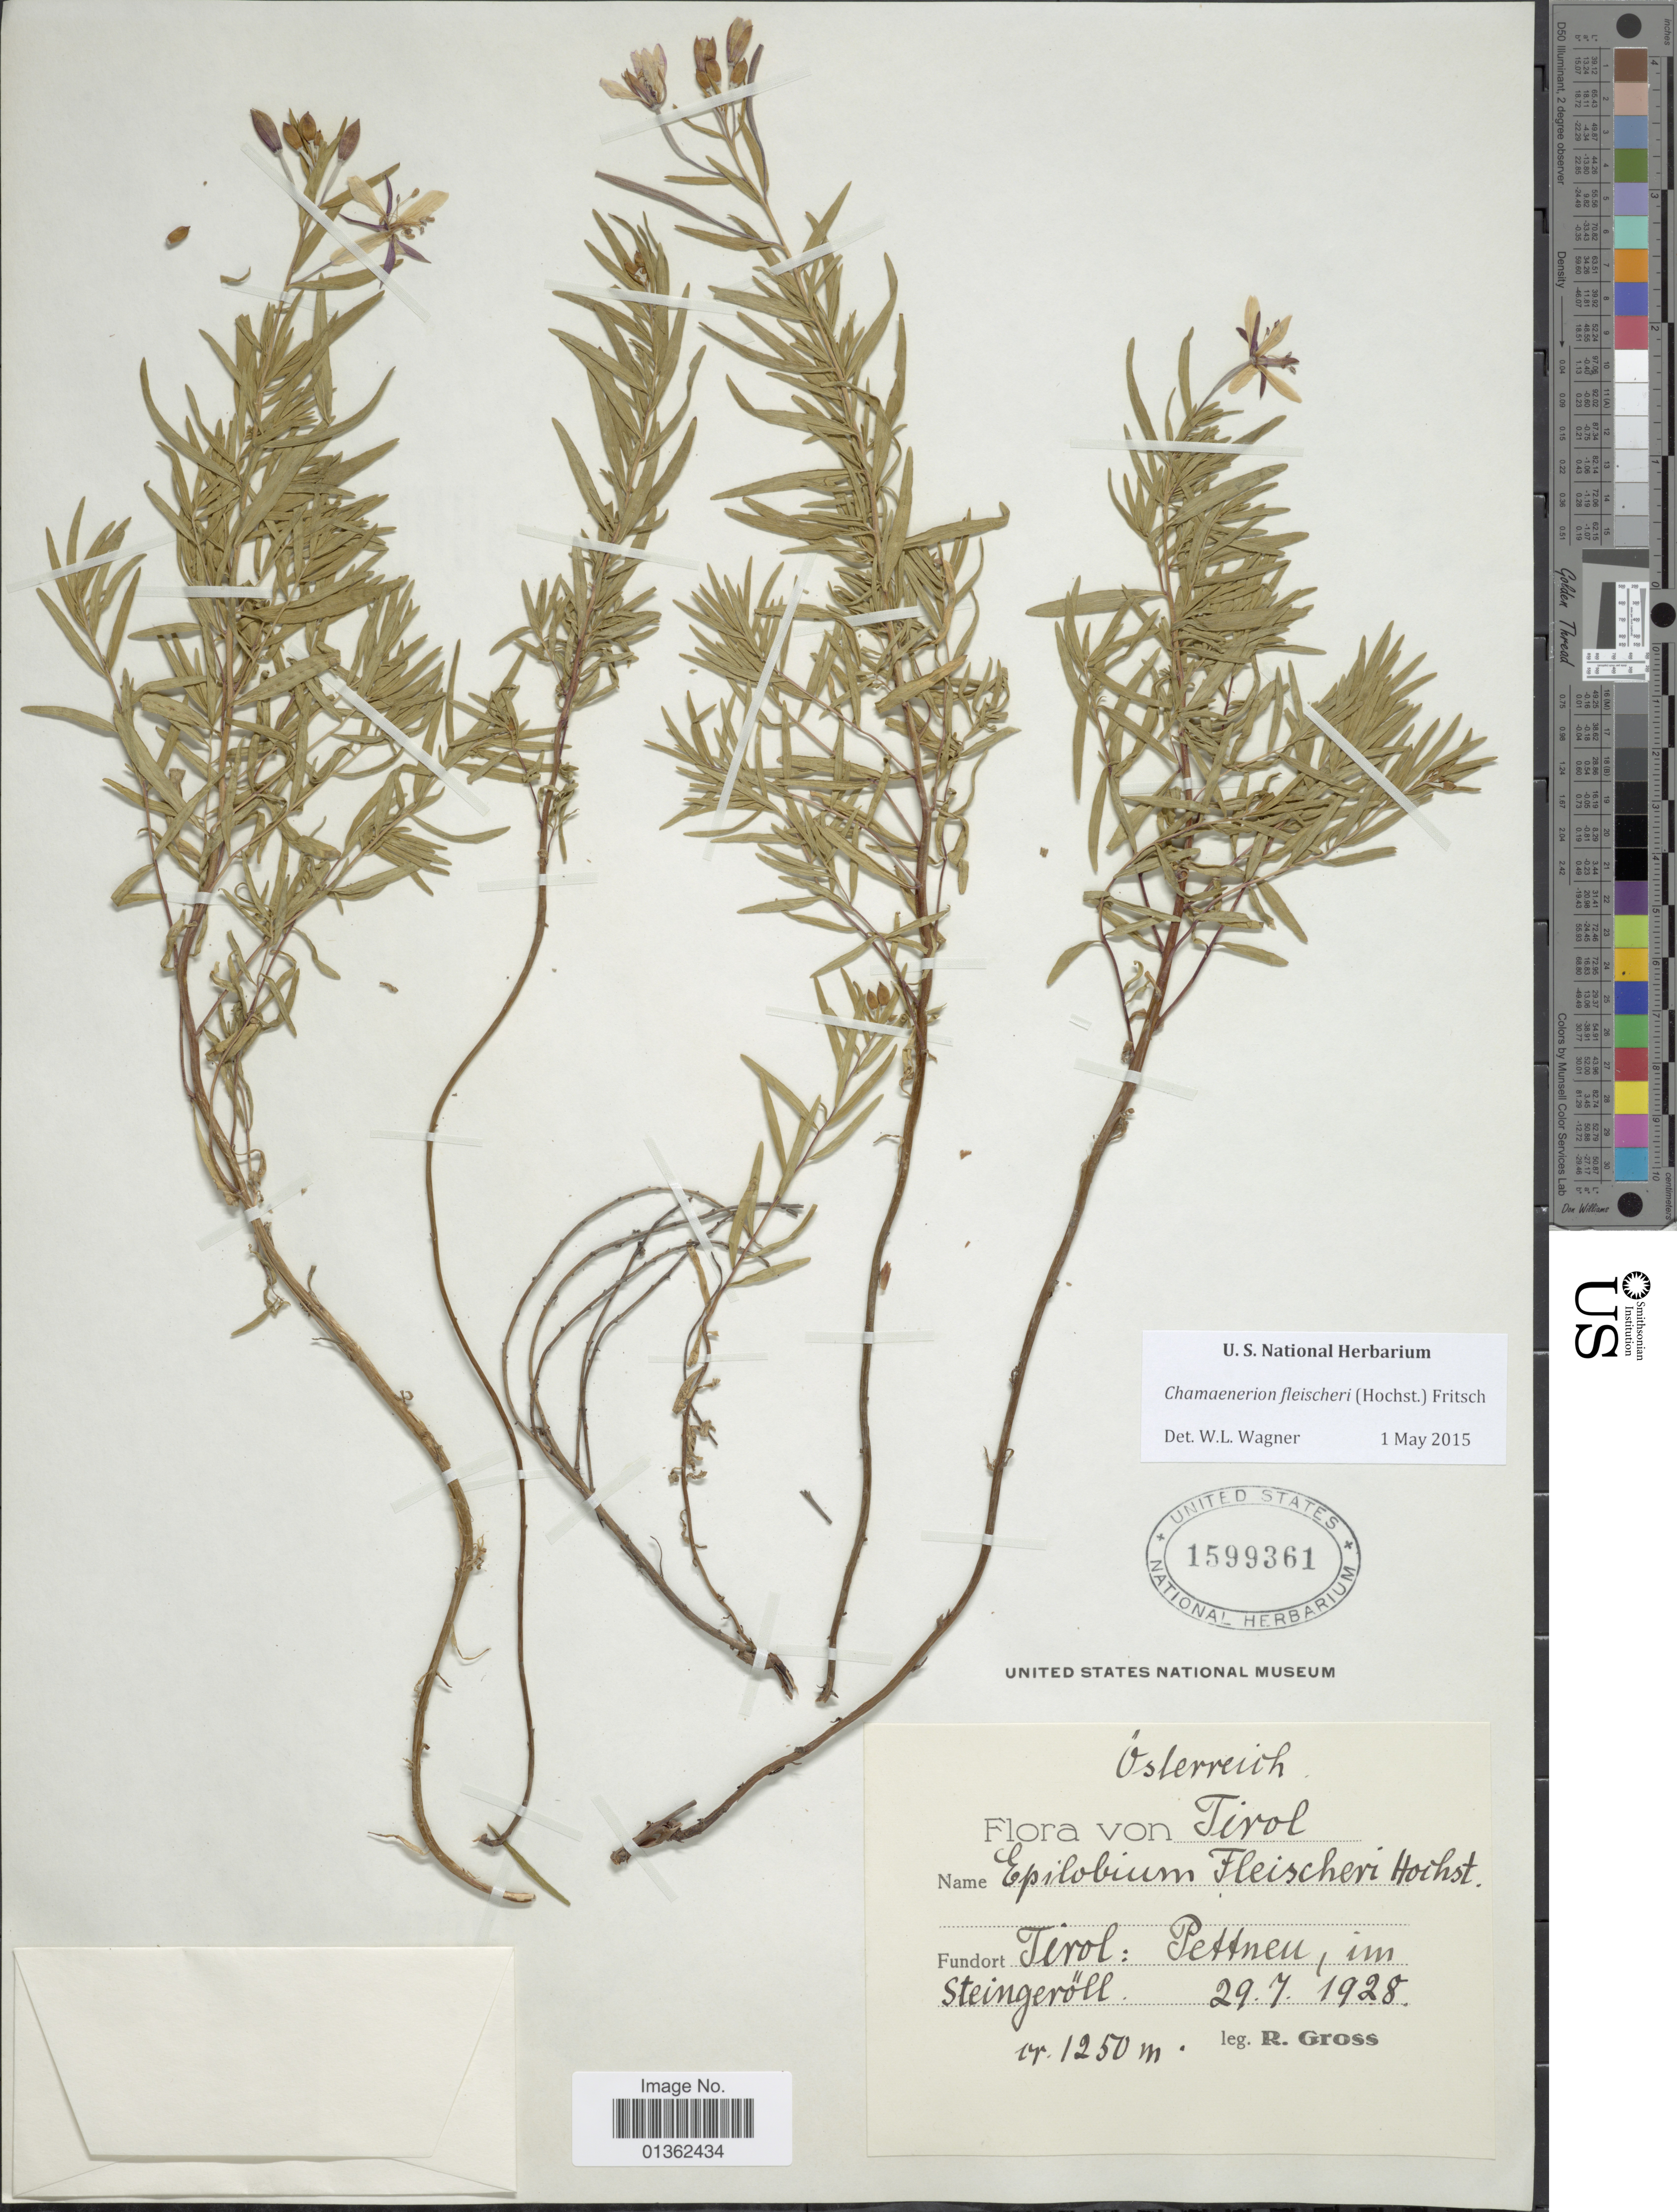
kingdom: Plantae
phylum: Tracheophyta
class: Magnoliopsida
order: Myrtales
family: Onagraceae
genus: Chamaenerion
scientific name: Chamaenerion fleischeri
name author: (Hochst.) Fritsch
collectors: R. Gross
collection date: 1928-07-29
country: Austria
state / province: Tirol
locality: Pettneu, im Steingeröll.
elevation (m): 1250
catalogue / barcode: US 1599361